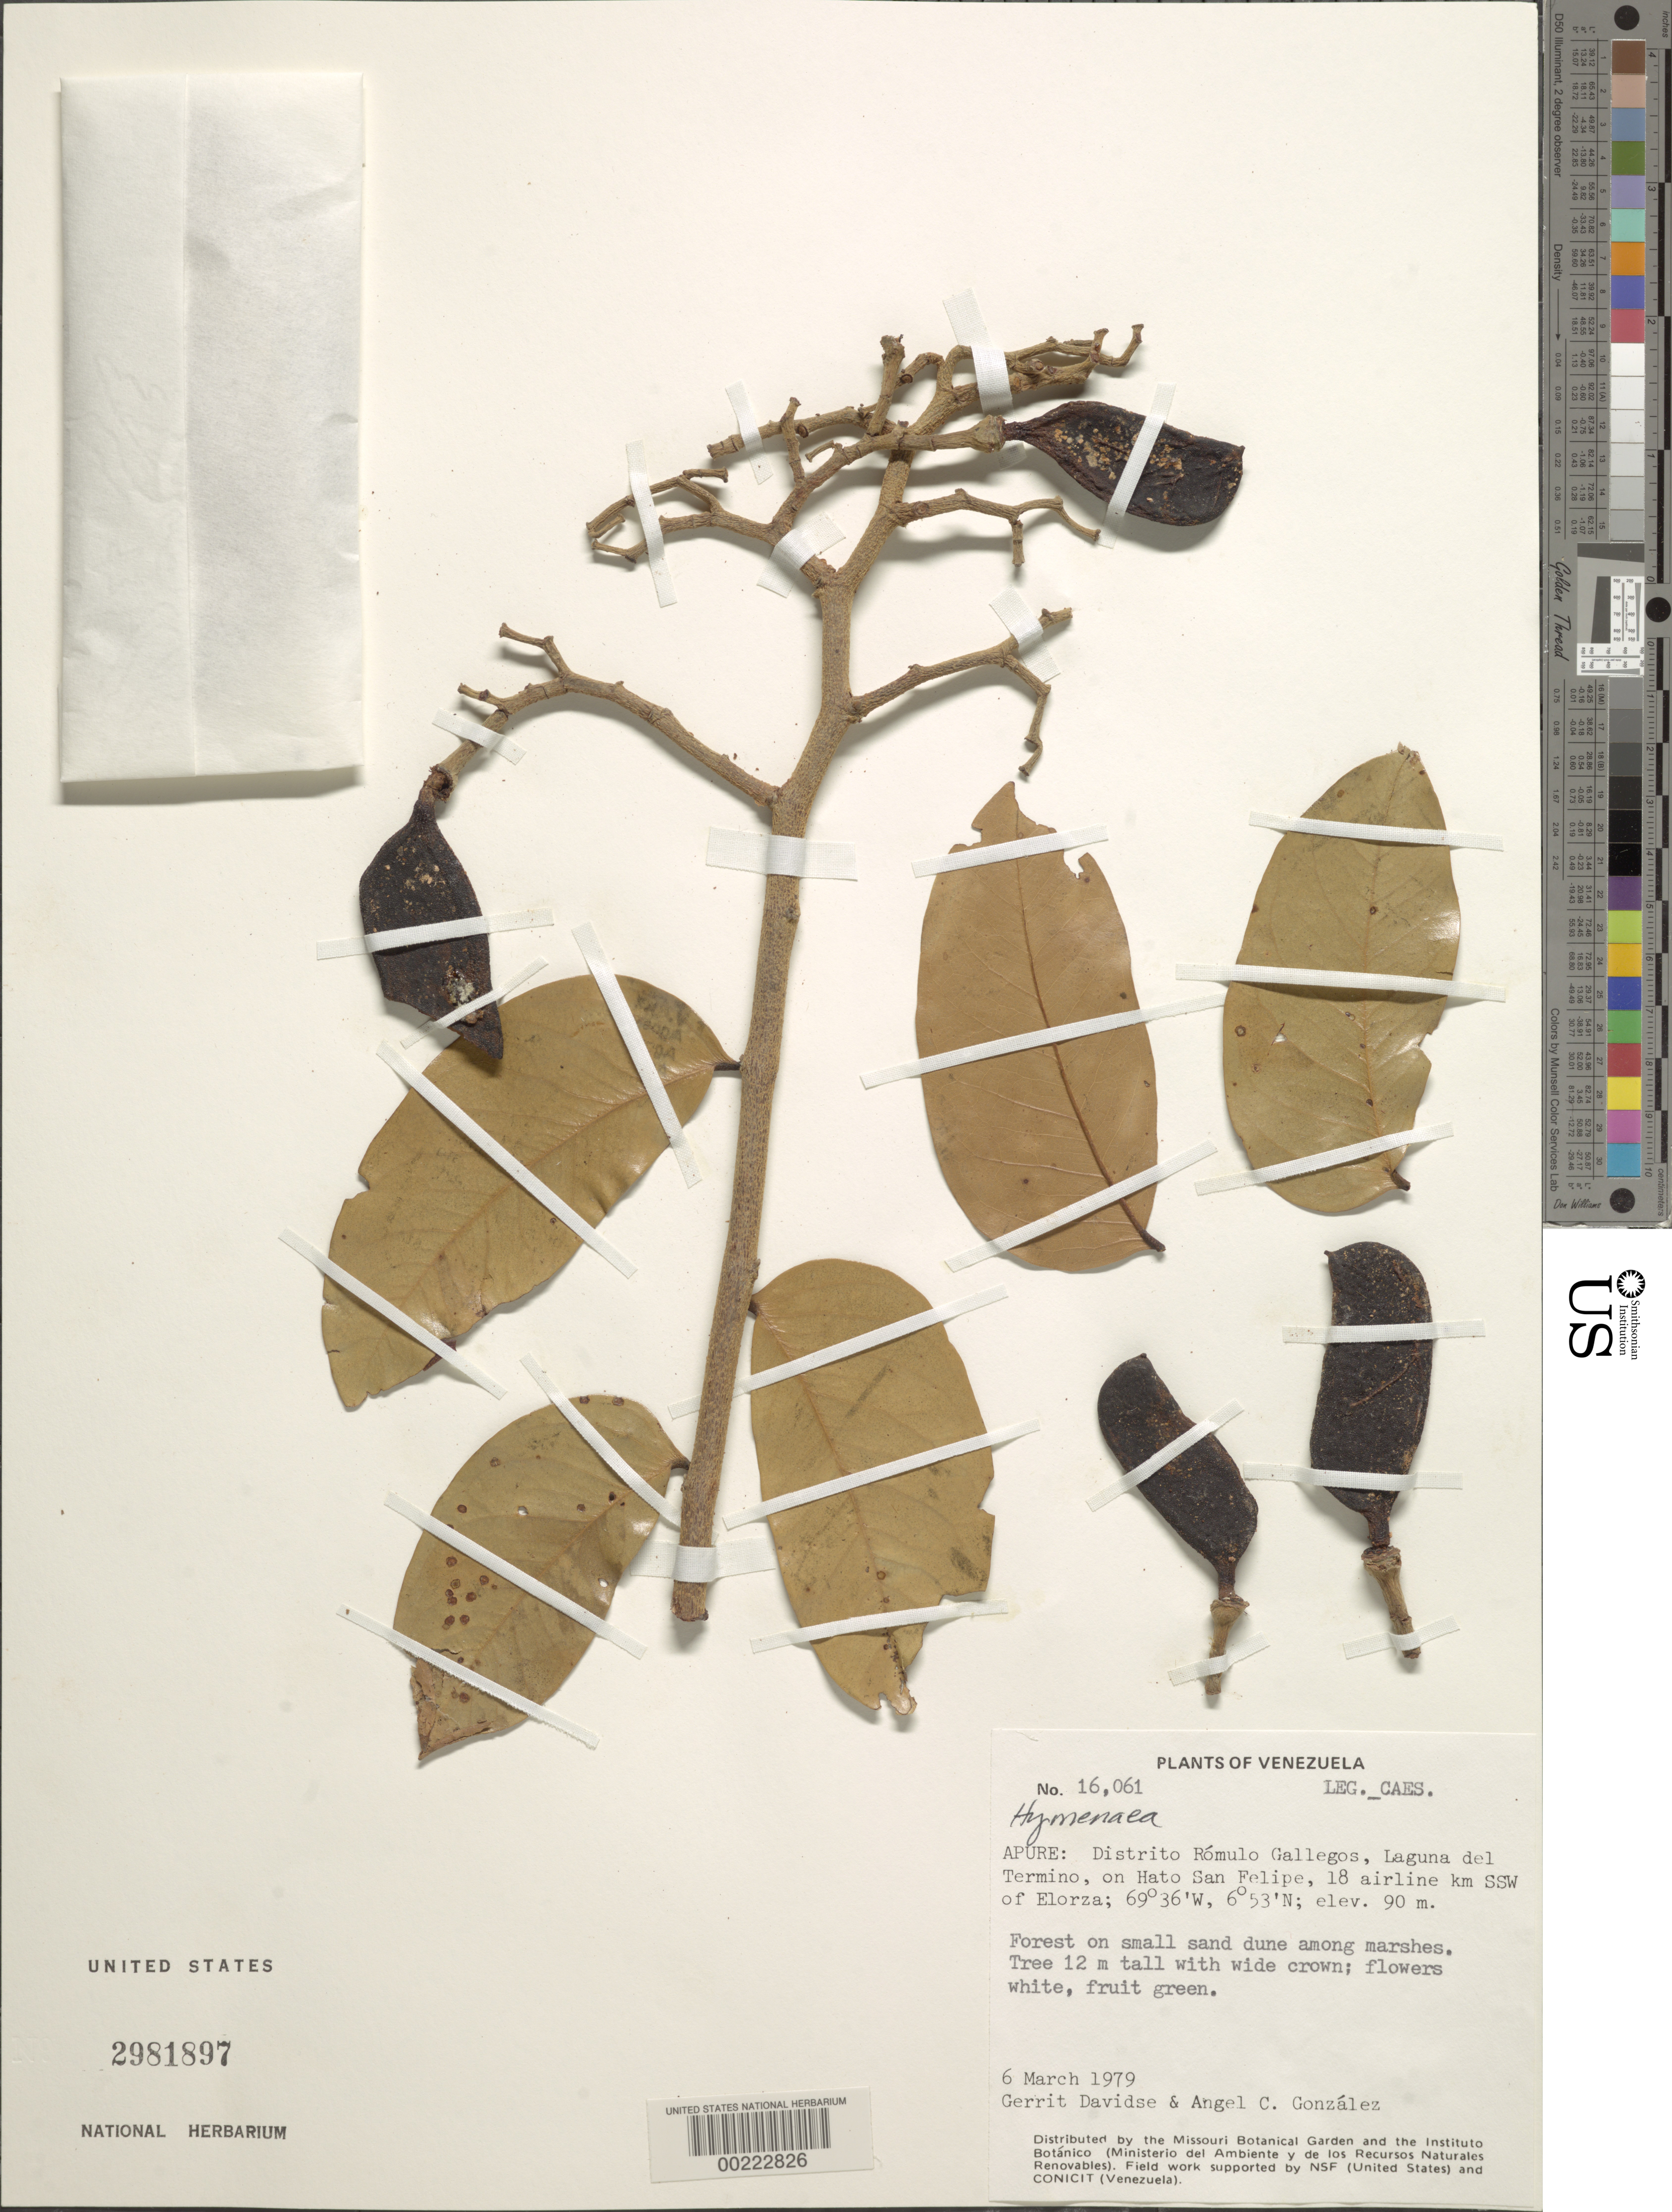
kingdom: Plantae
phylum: Tracheophyta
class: Magnoliopsida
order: Fabales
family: Fabaceae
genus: Hymenaea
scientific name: Hymenaea sp.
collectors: G. Davidse & A. C. González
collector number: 16061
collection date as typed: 06 Mar 1979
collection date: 1979-03-06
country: Venezuela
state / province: Apure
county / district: Rómulo Gallegos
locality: Laguna del termino, on hato san felipe, 18 airline km ssw of elorza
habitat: Forest on small sand dune among marshes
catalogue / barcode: US 2981897